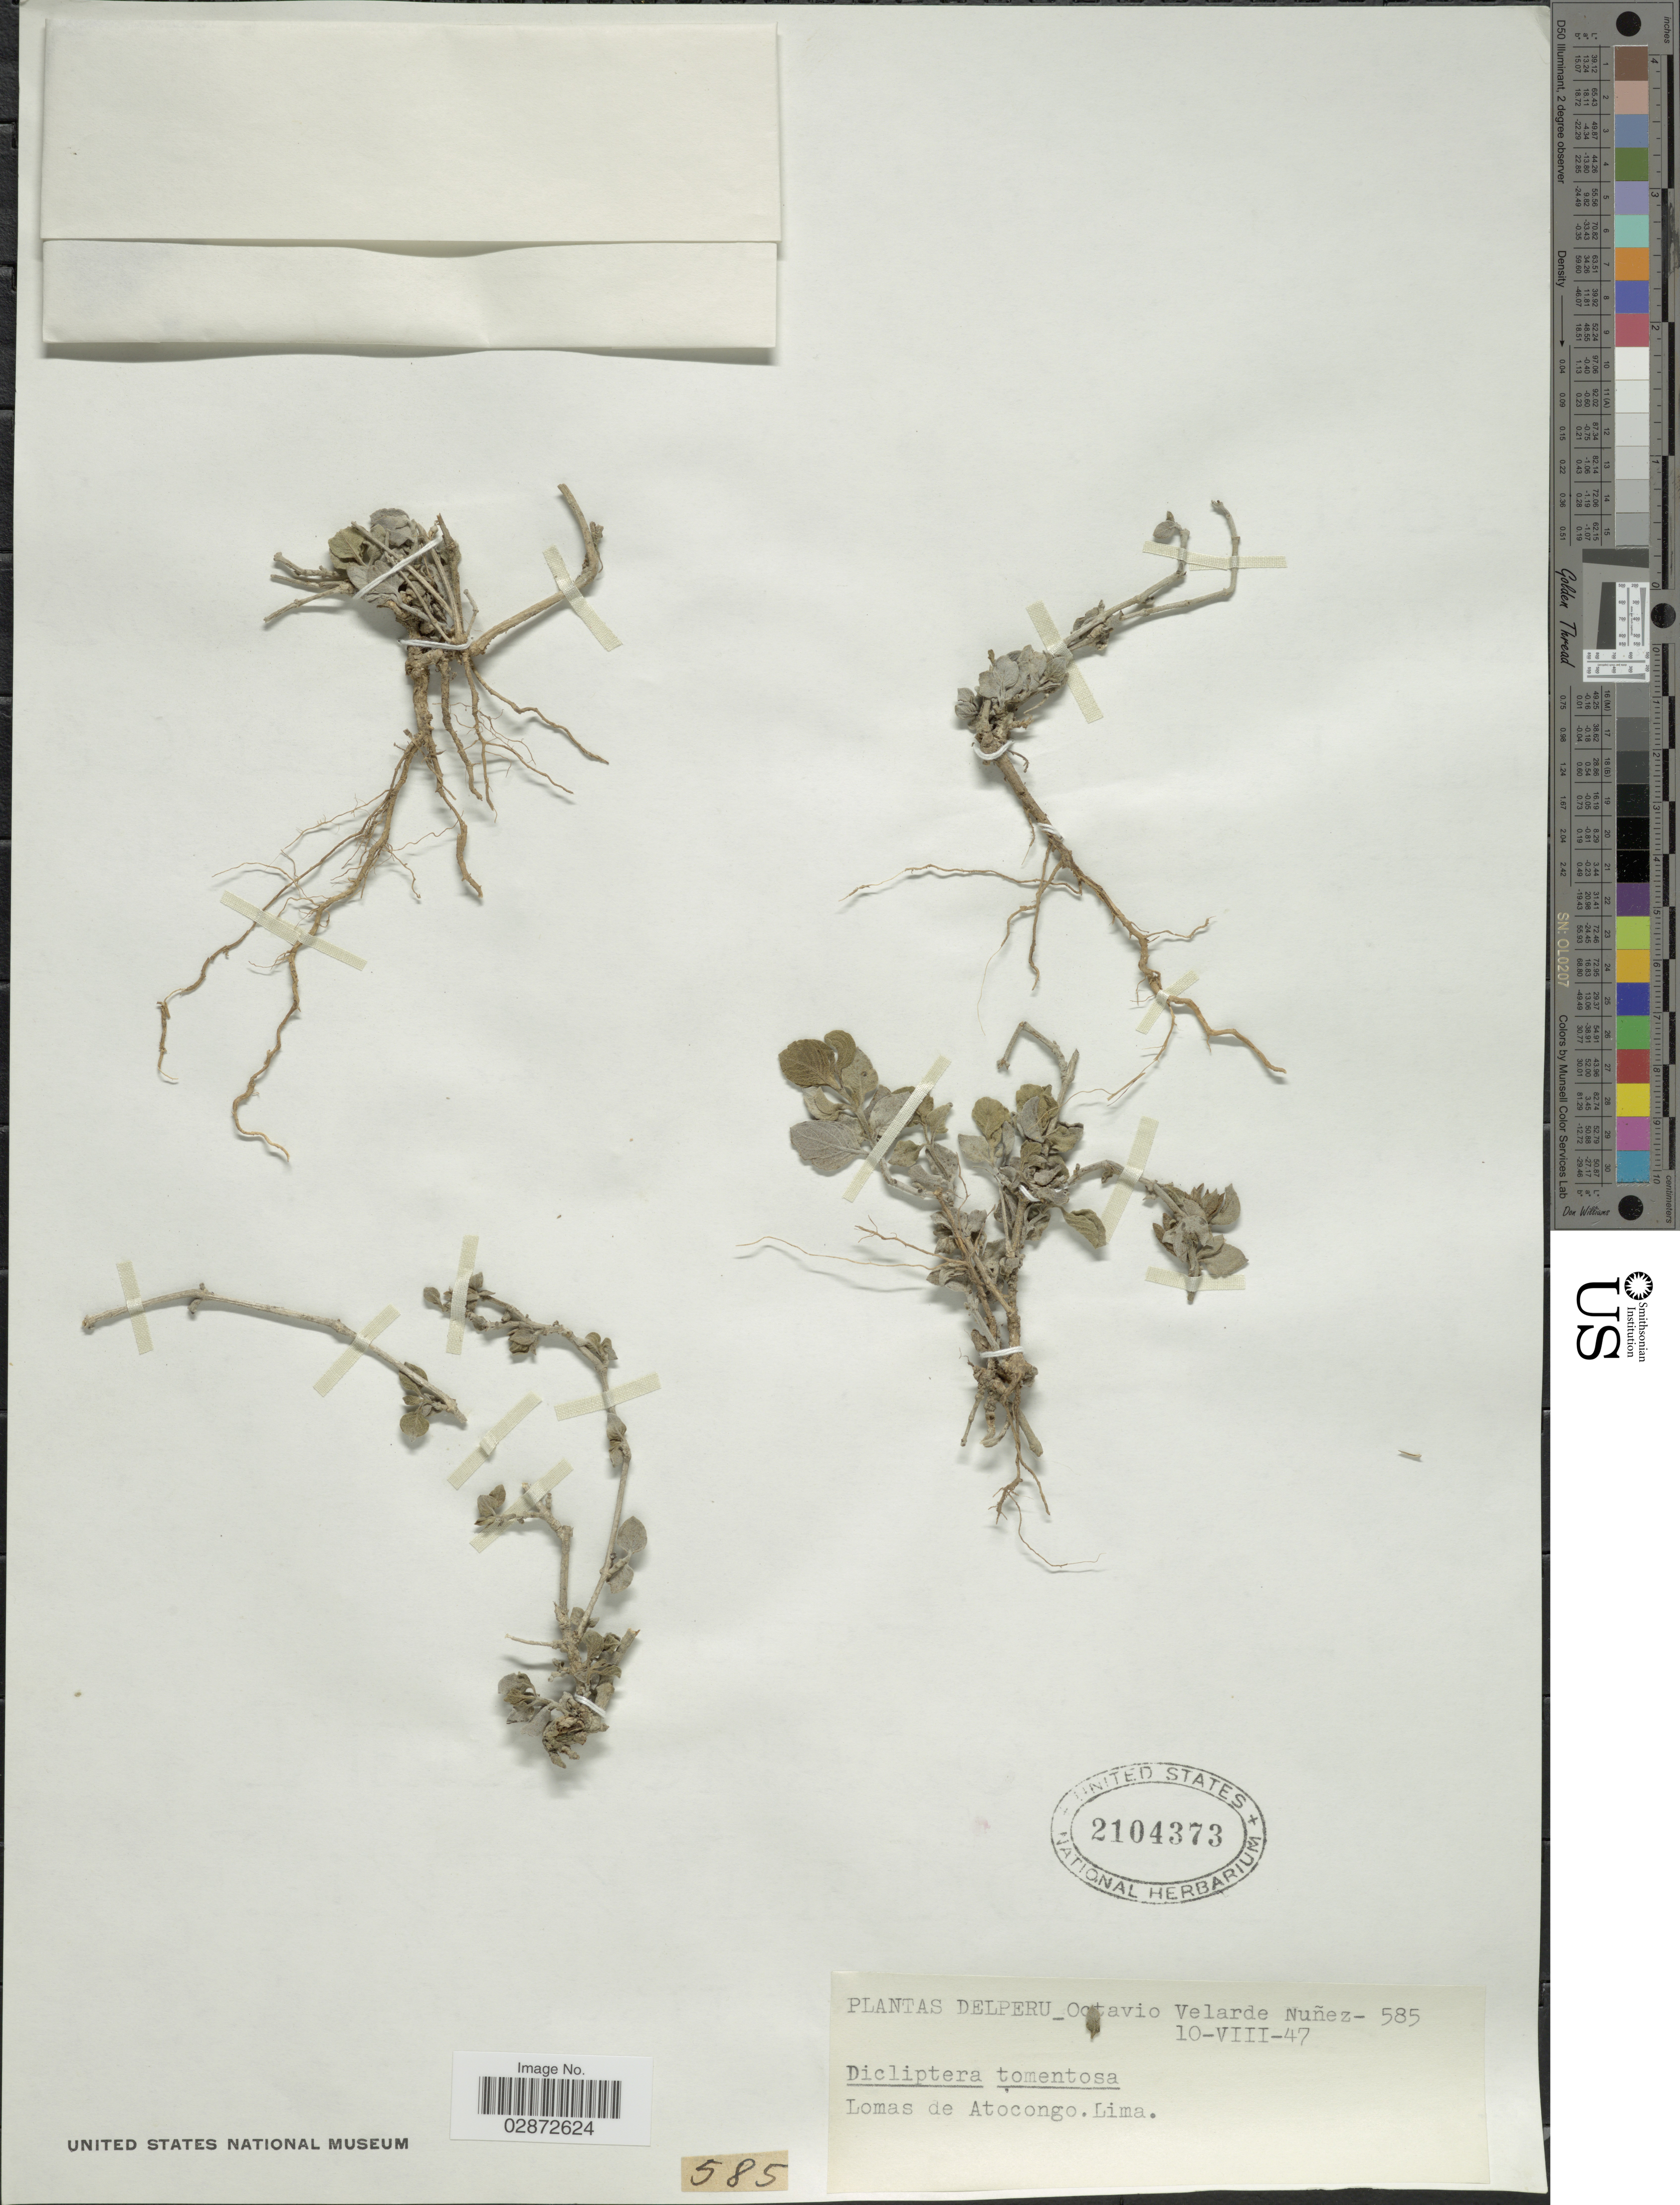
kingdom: Plantae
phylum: Tracheophyta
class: Magnoliopsida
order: Lamiales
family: Acanthaceae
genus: Dicliptera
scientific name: Dicliptera tomentosa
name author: (Vahl) Nees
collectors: O. Nuñez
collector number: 585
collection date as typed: Transcribed d/m/y: 10/8/47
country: Peru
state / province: Lima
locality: Lomas de Atocongo. Lima.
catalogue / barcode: US 2104373